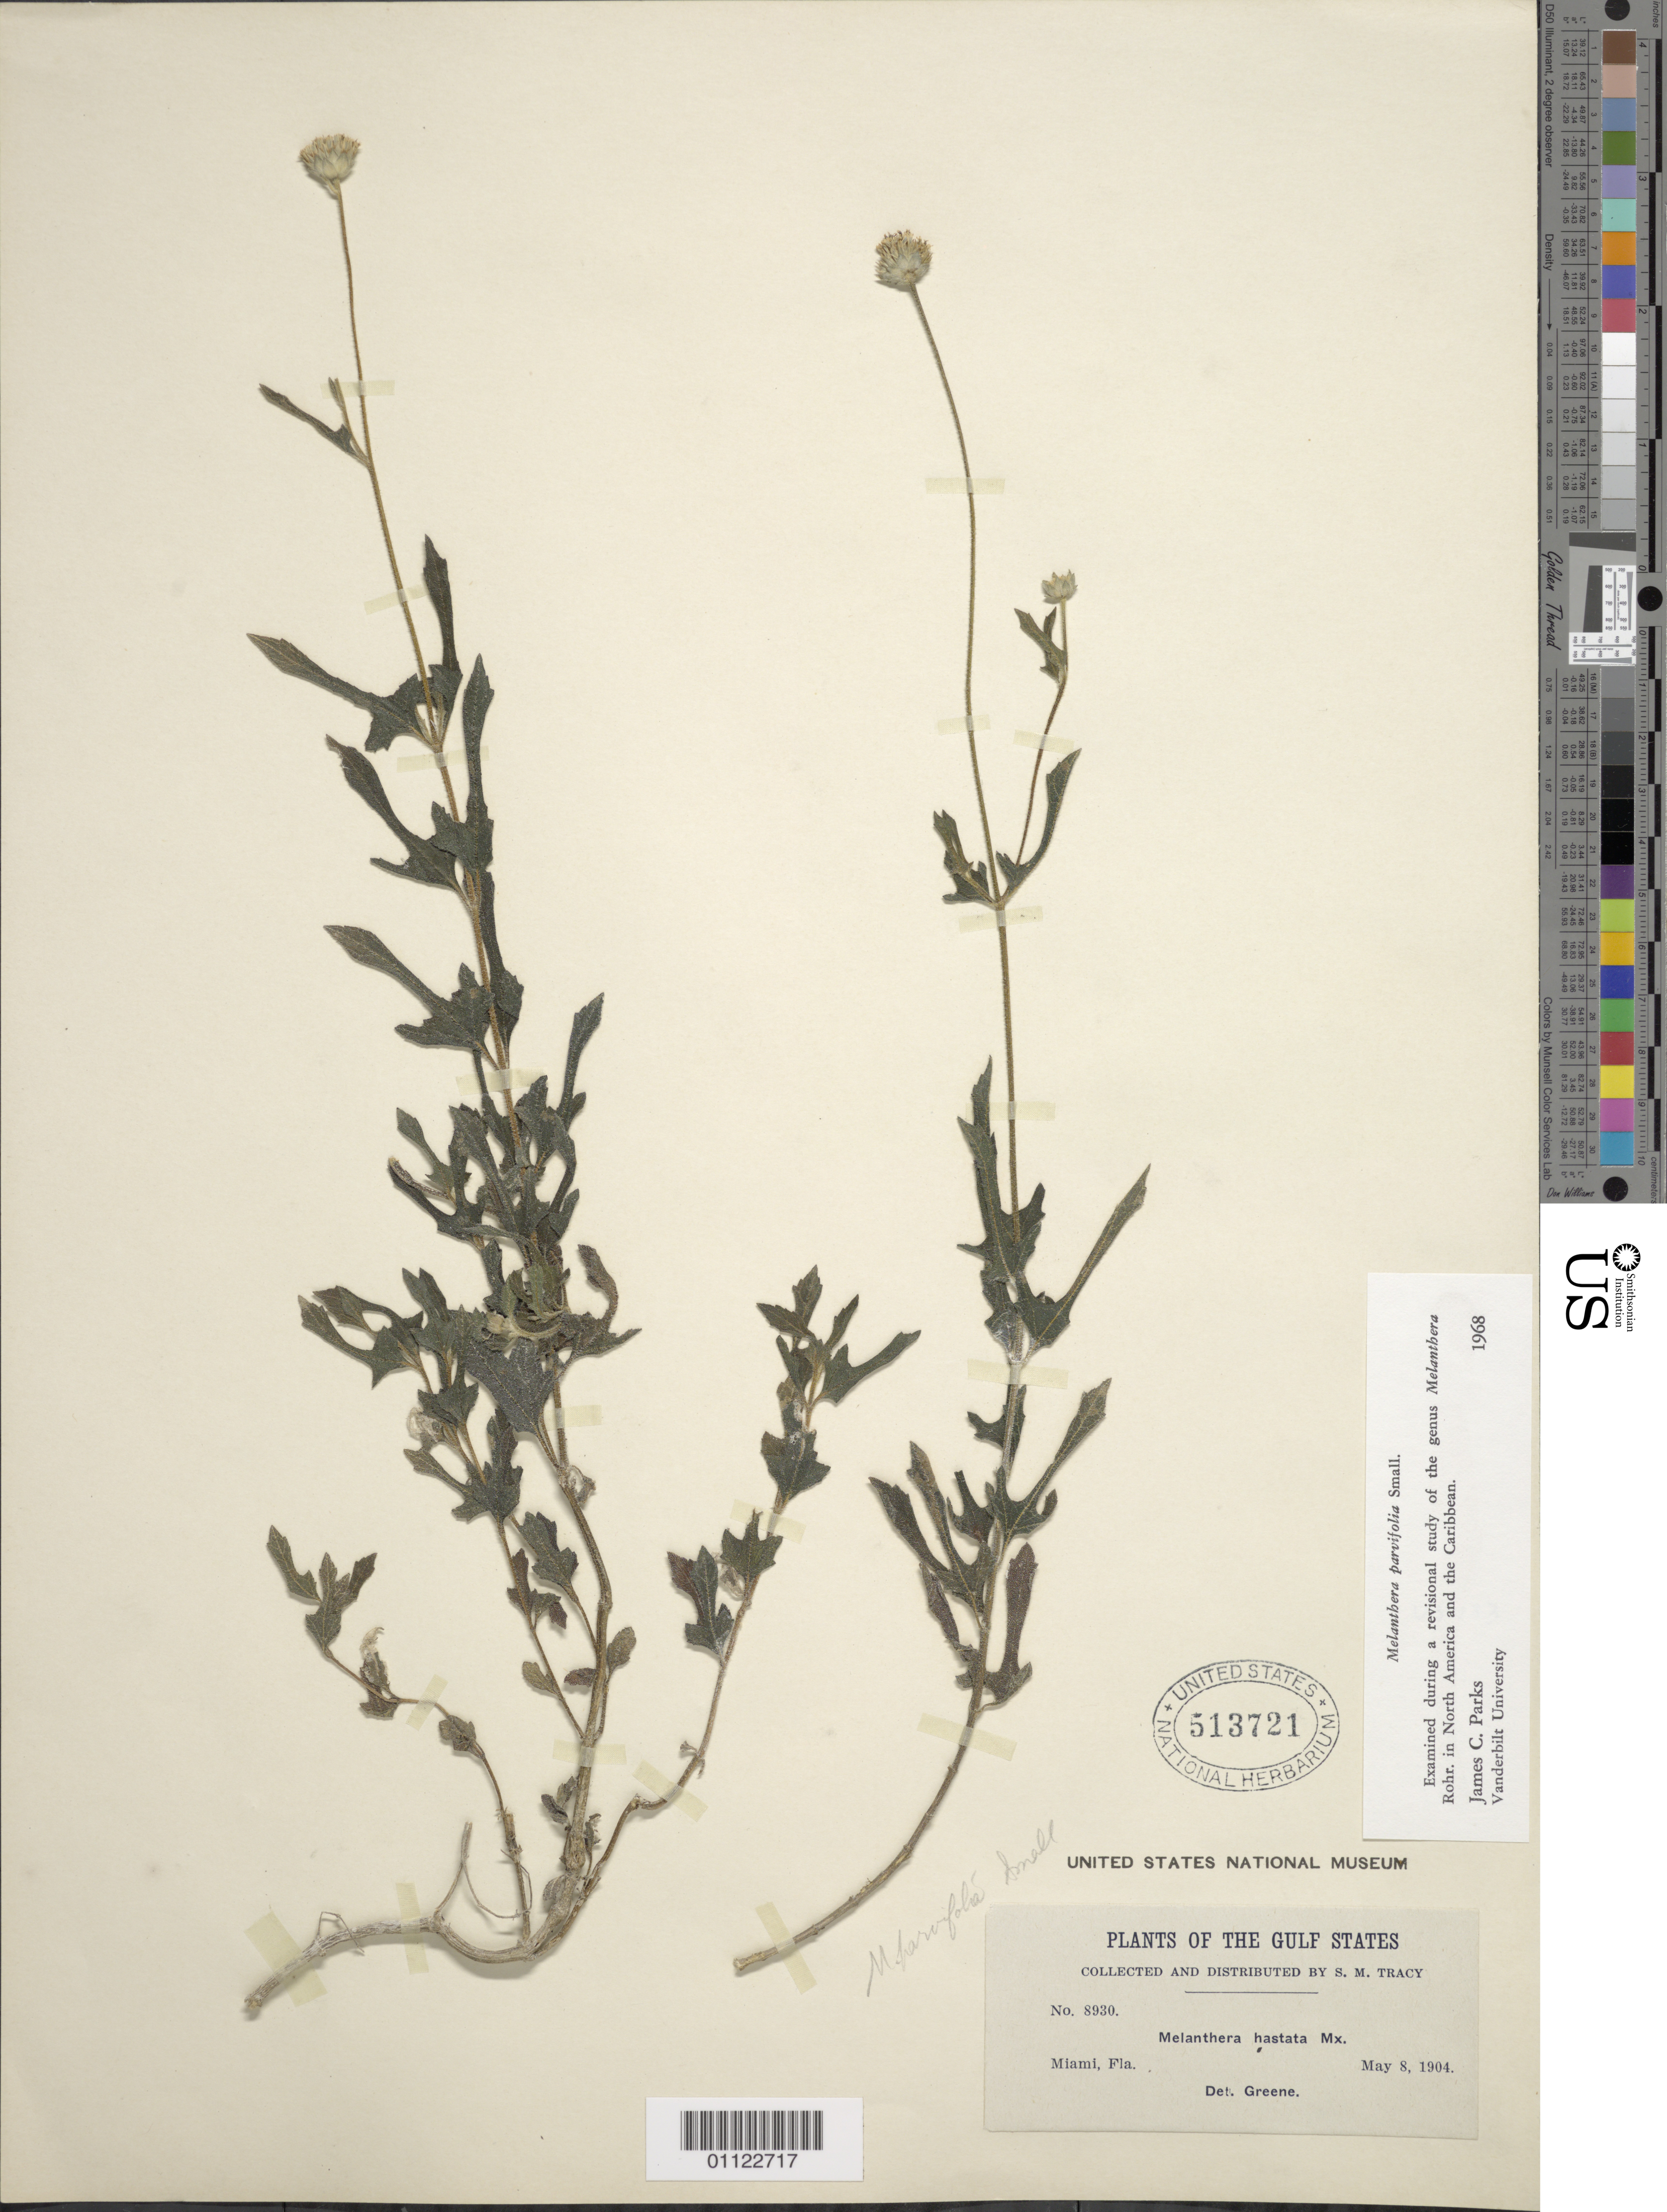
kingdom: Plantae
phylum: Tracheophyta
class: Magnoliopsida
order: Asterales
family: Asteraceae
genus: Melanthera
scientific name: Melanthera parvifolia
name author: Small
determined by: Parks, J. C.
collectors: S. M. Tracy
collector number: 8930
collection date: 1904-05-08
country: United States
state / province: Florida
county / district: Dade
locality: Miami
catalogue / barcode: US 513721